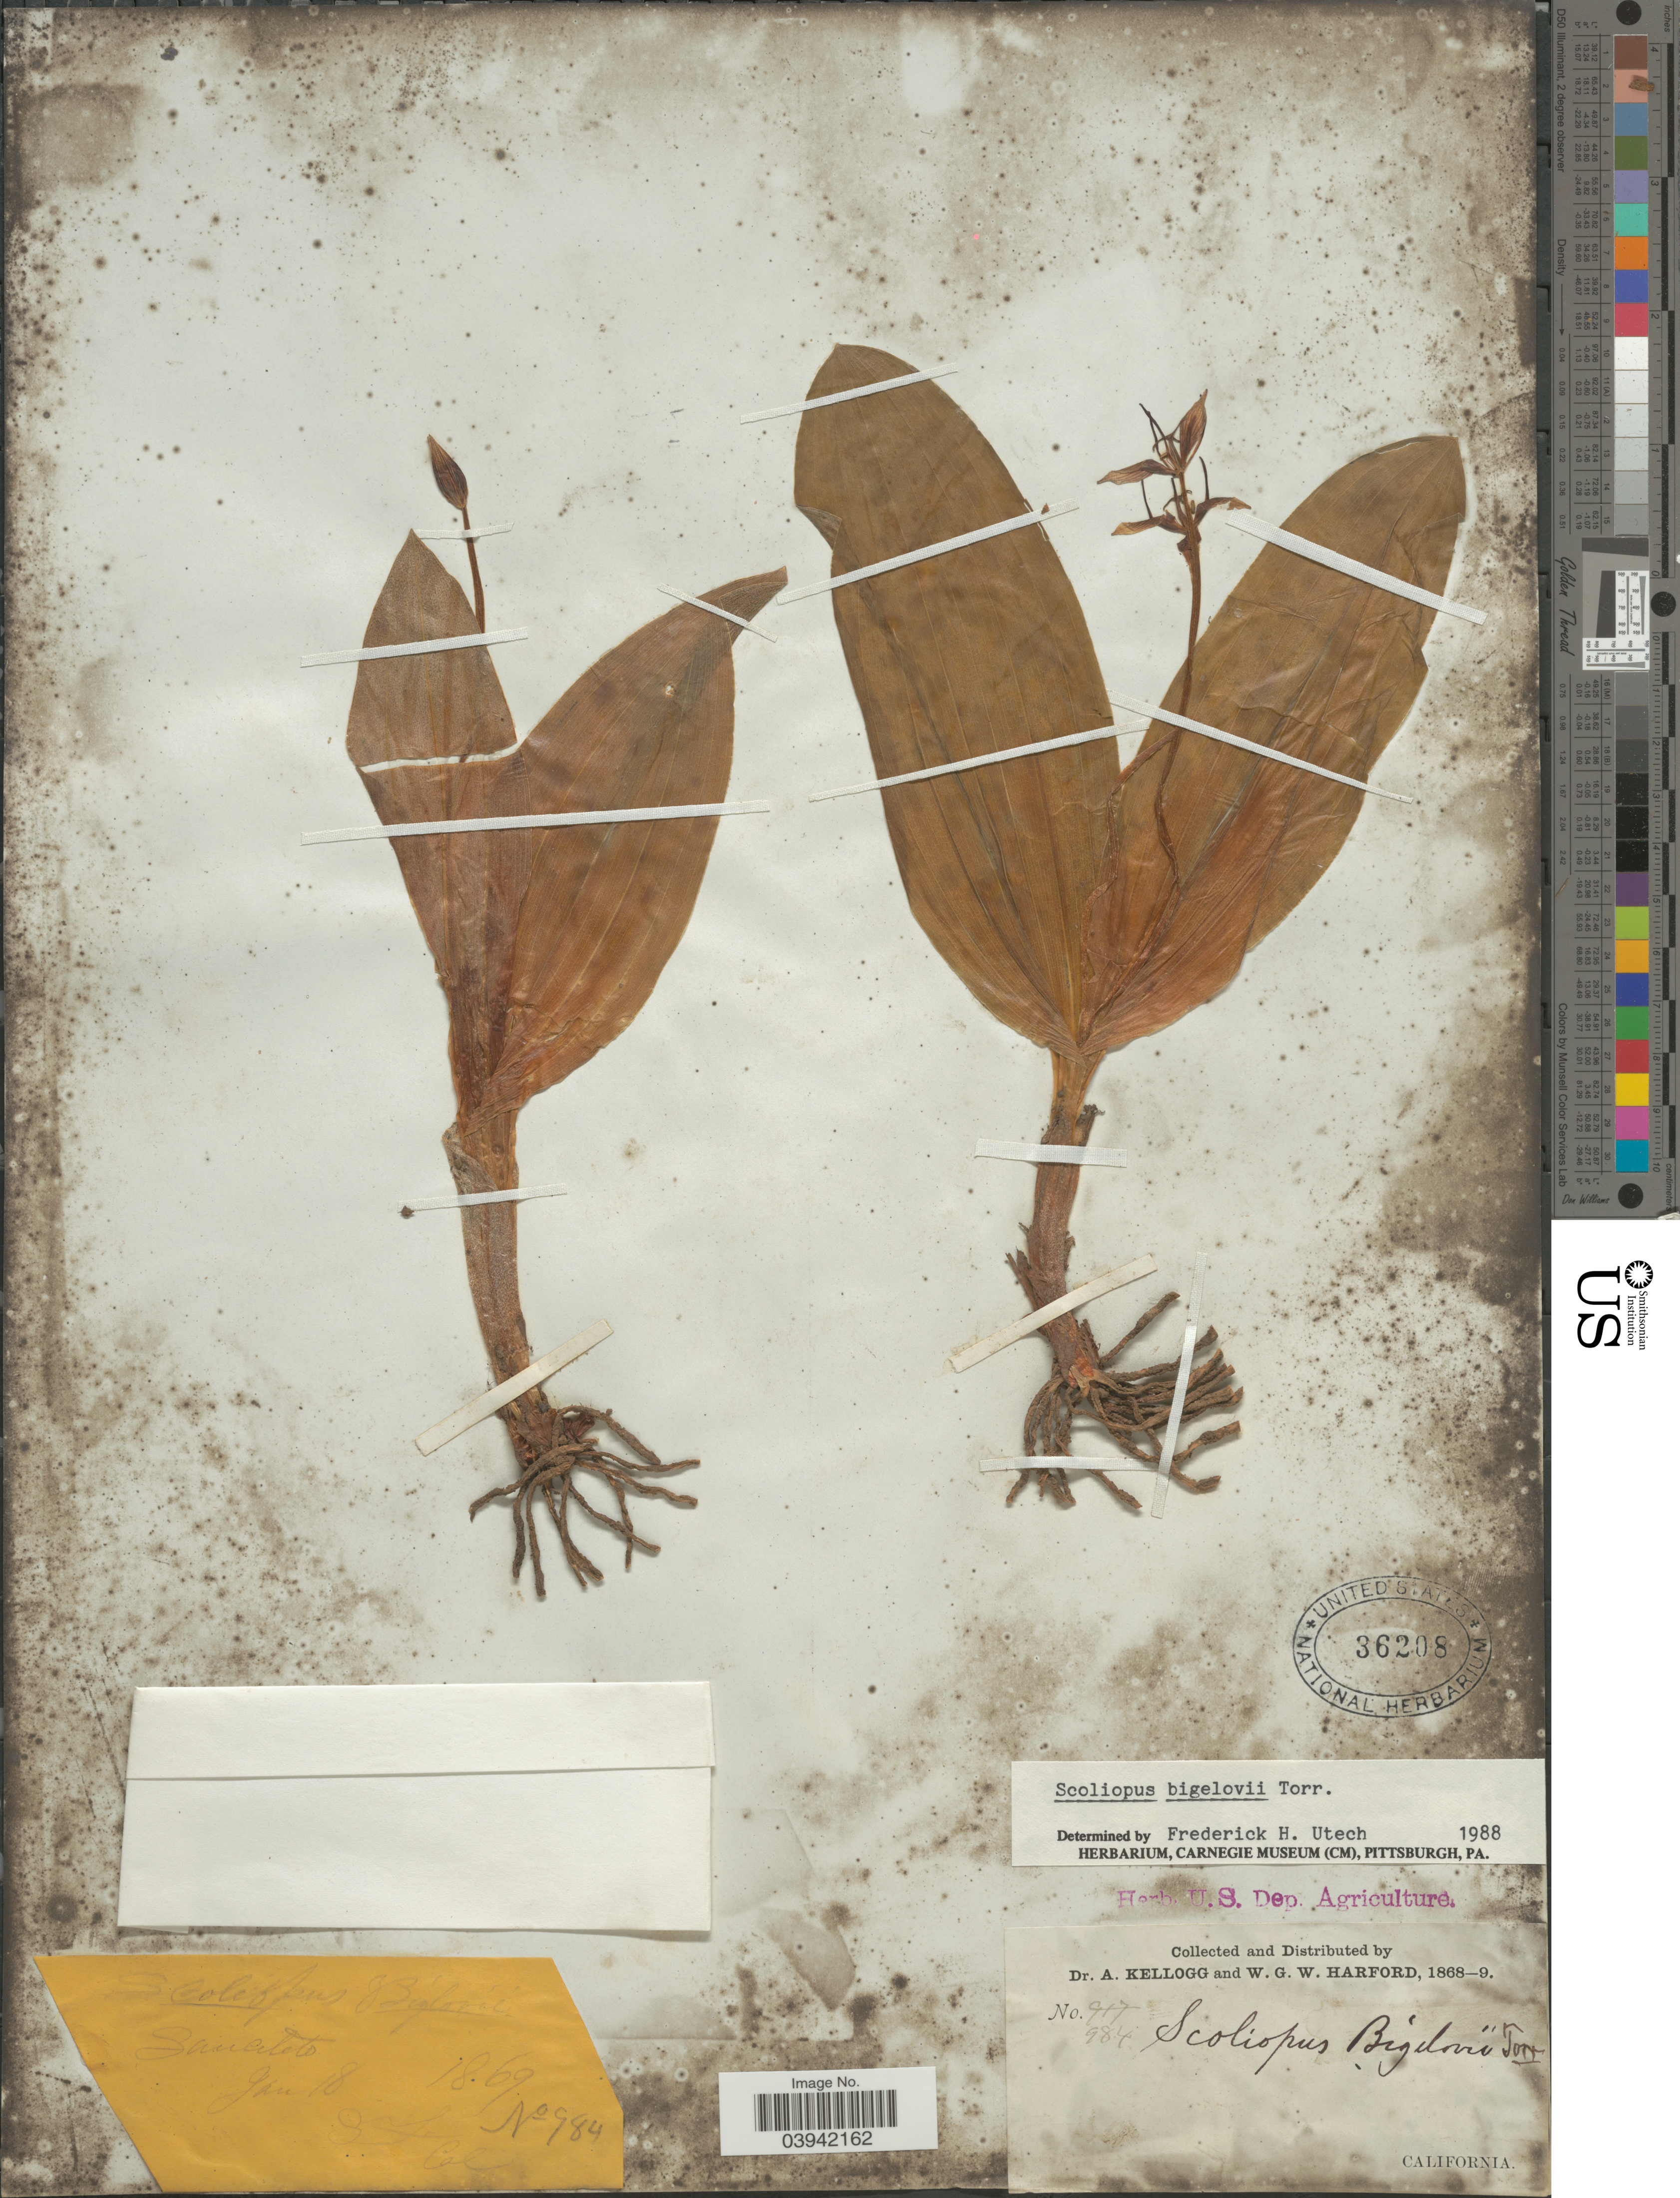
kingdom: Plantae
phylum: Tracheophyta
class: Liliopsida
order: Liliales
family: Liliaceae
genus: Scoliopus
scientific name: Scoliopus bigelovii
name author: Torr.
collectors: A. Kellogg & W. G. W. Harford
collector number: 984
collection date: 1869-01-18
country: United States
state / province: California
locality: Saucelito.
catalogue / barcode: US 36208